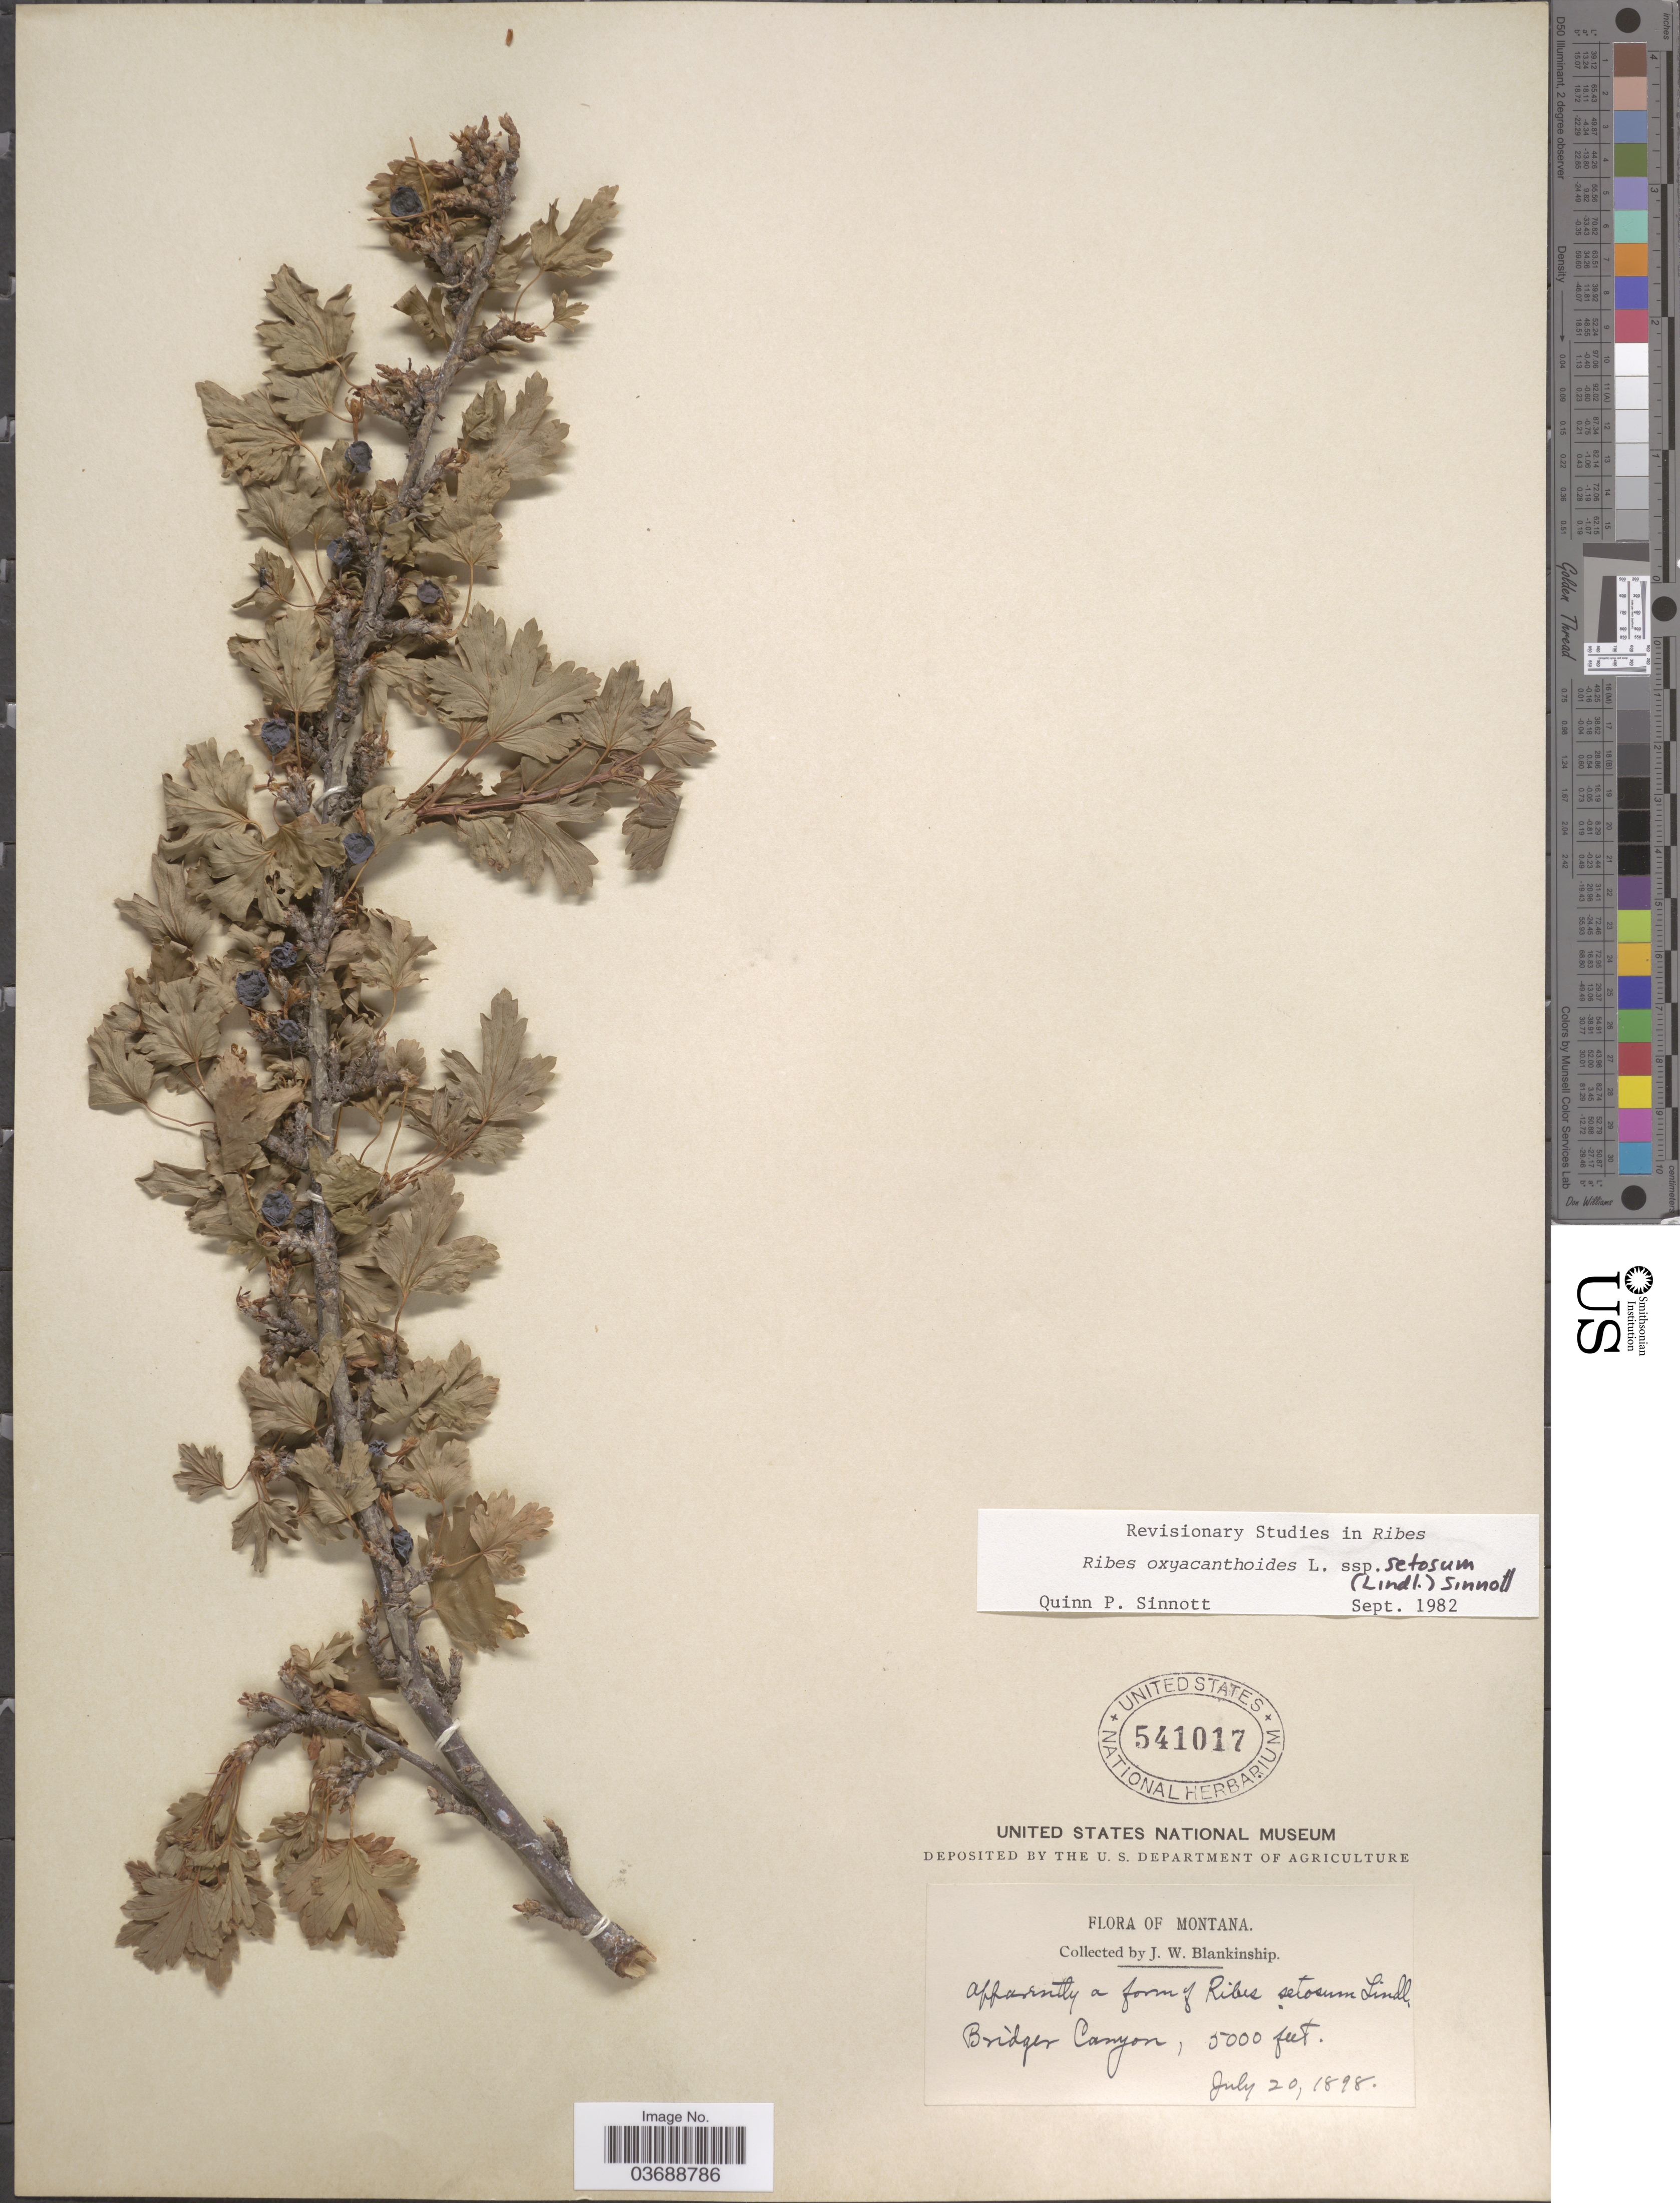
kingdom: Plantae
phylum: Tracheophyta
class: Magnoliopsida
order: Saxifragales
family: Grossulariaceae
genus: Ribes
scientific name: Ribes oxyacanthoides subsp. setosum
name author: (Lindl.) Q.P. Sinnott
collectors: J. W. Blankinship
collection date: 1898-07-20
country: United States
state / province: Montana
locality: Bridger Canyon.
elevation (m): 1524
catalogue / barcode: US 541017